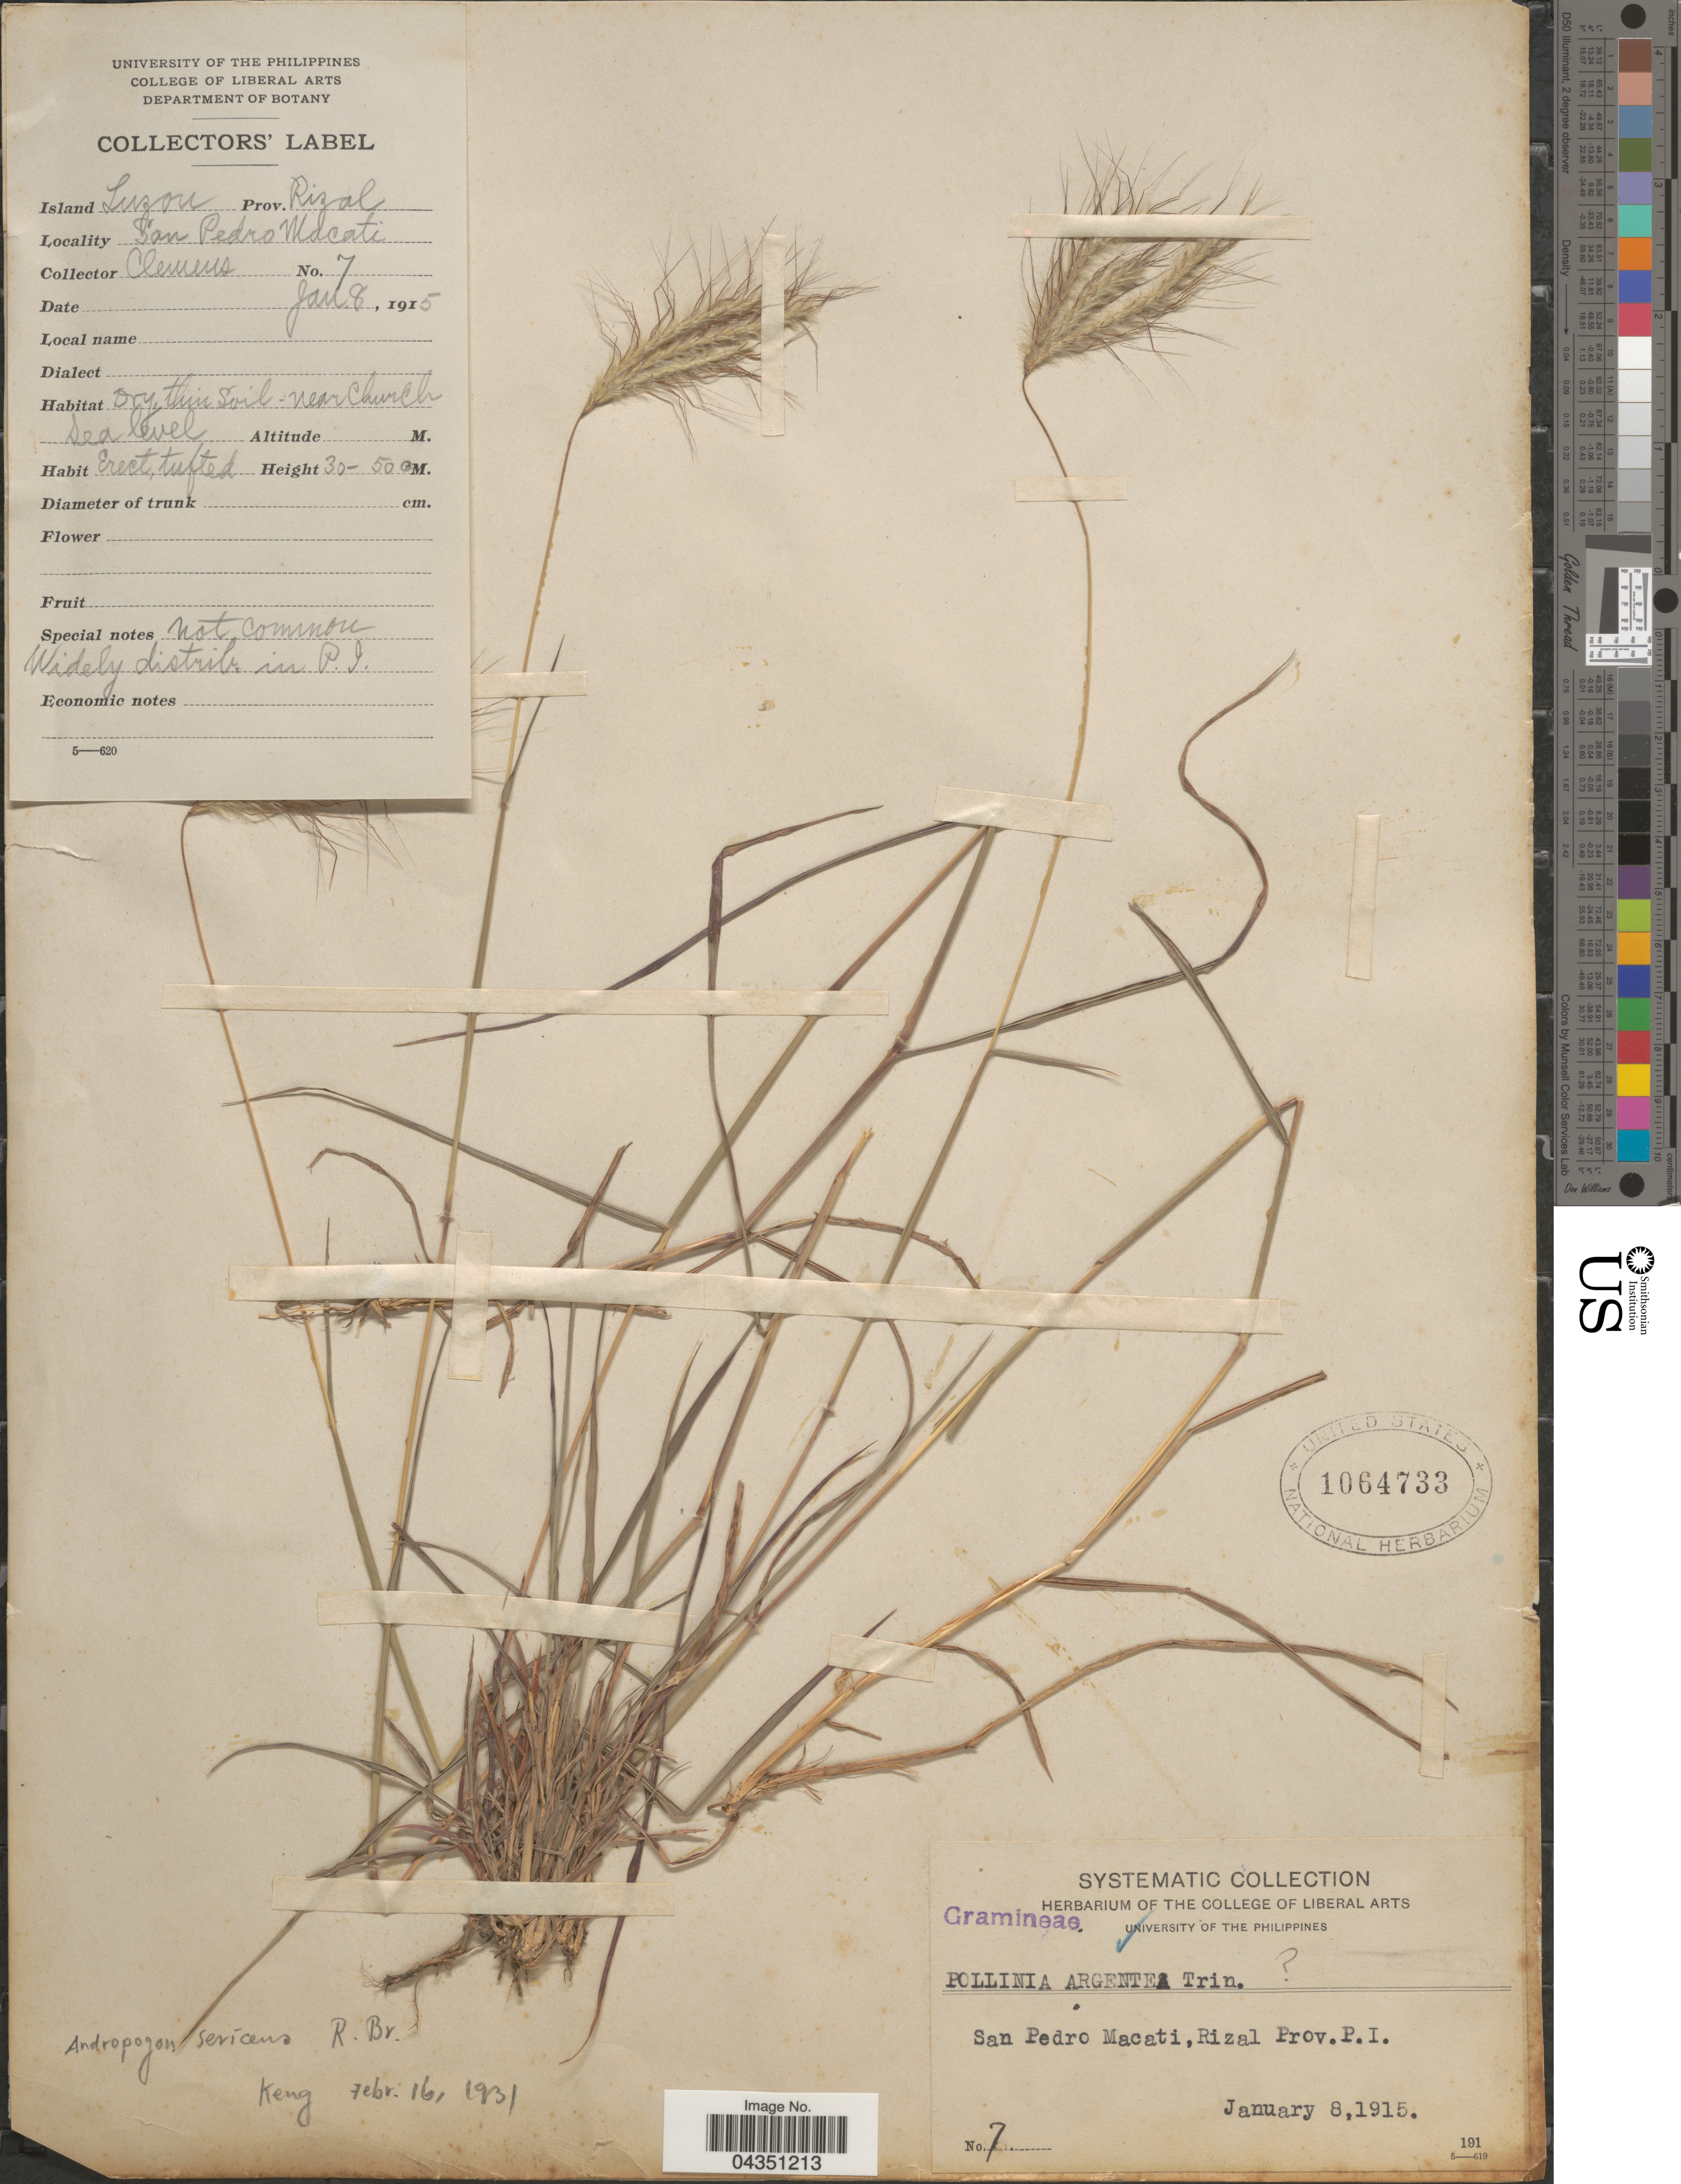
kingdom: Plantae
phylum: Tracheophyta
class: Liliopsida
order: Poales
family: Poaceae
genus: Dichanthium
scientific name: Dichanthium sericeum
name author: (R. Br.) A. Camus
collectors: -. Clemens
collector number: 7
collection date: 1915-01-08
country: Philippines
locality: San Pedro Macati, Rizal Prov.P.I.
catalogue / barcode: US 1064733